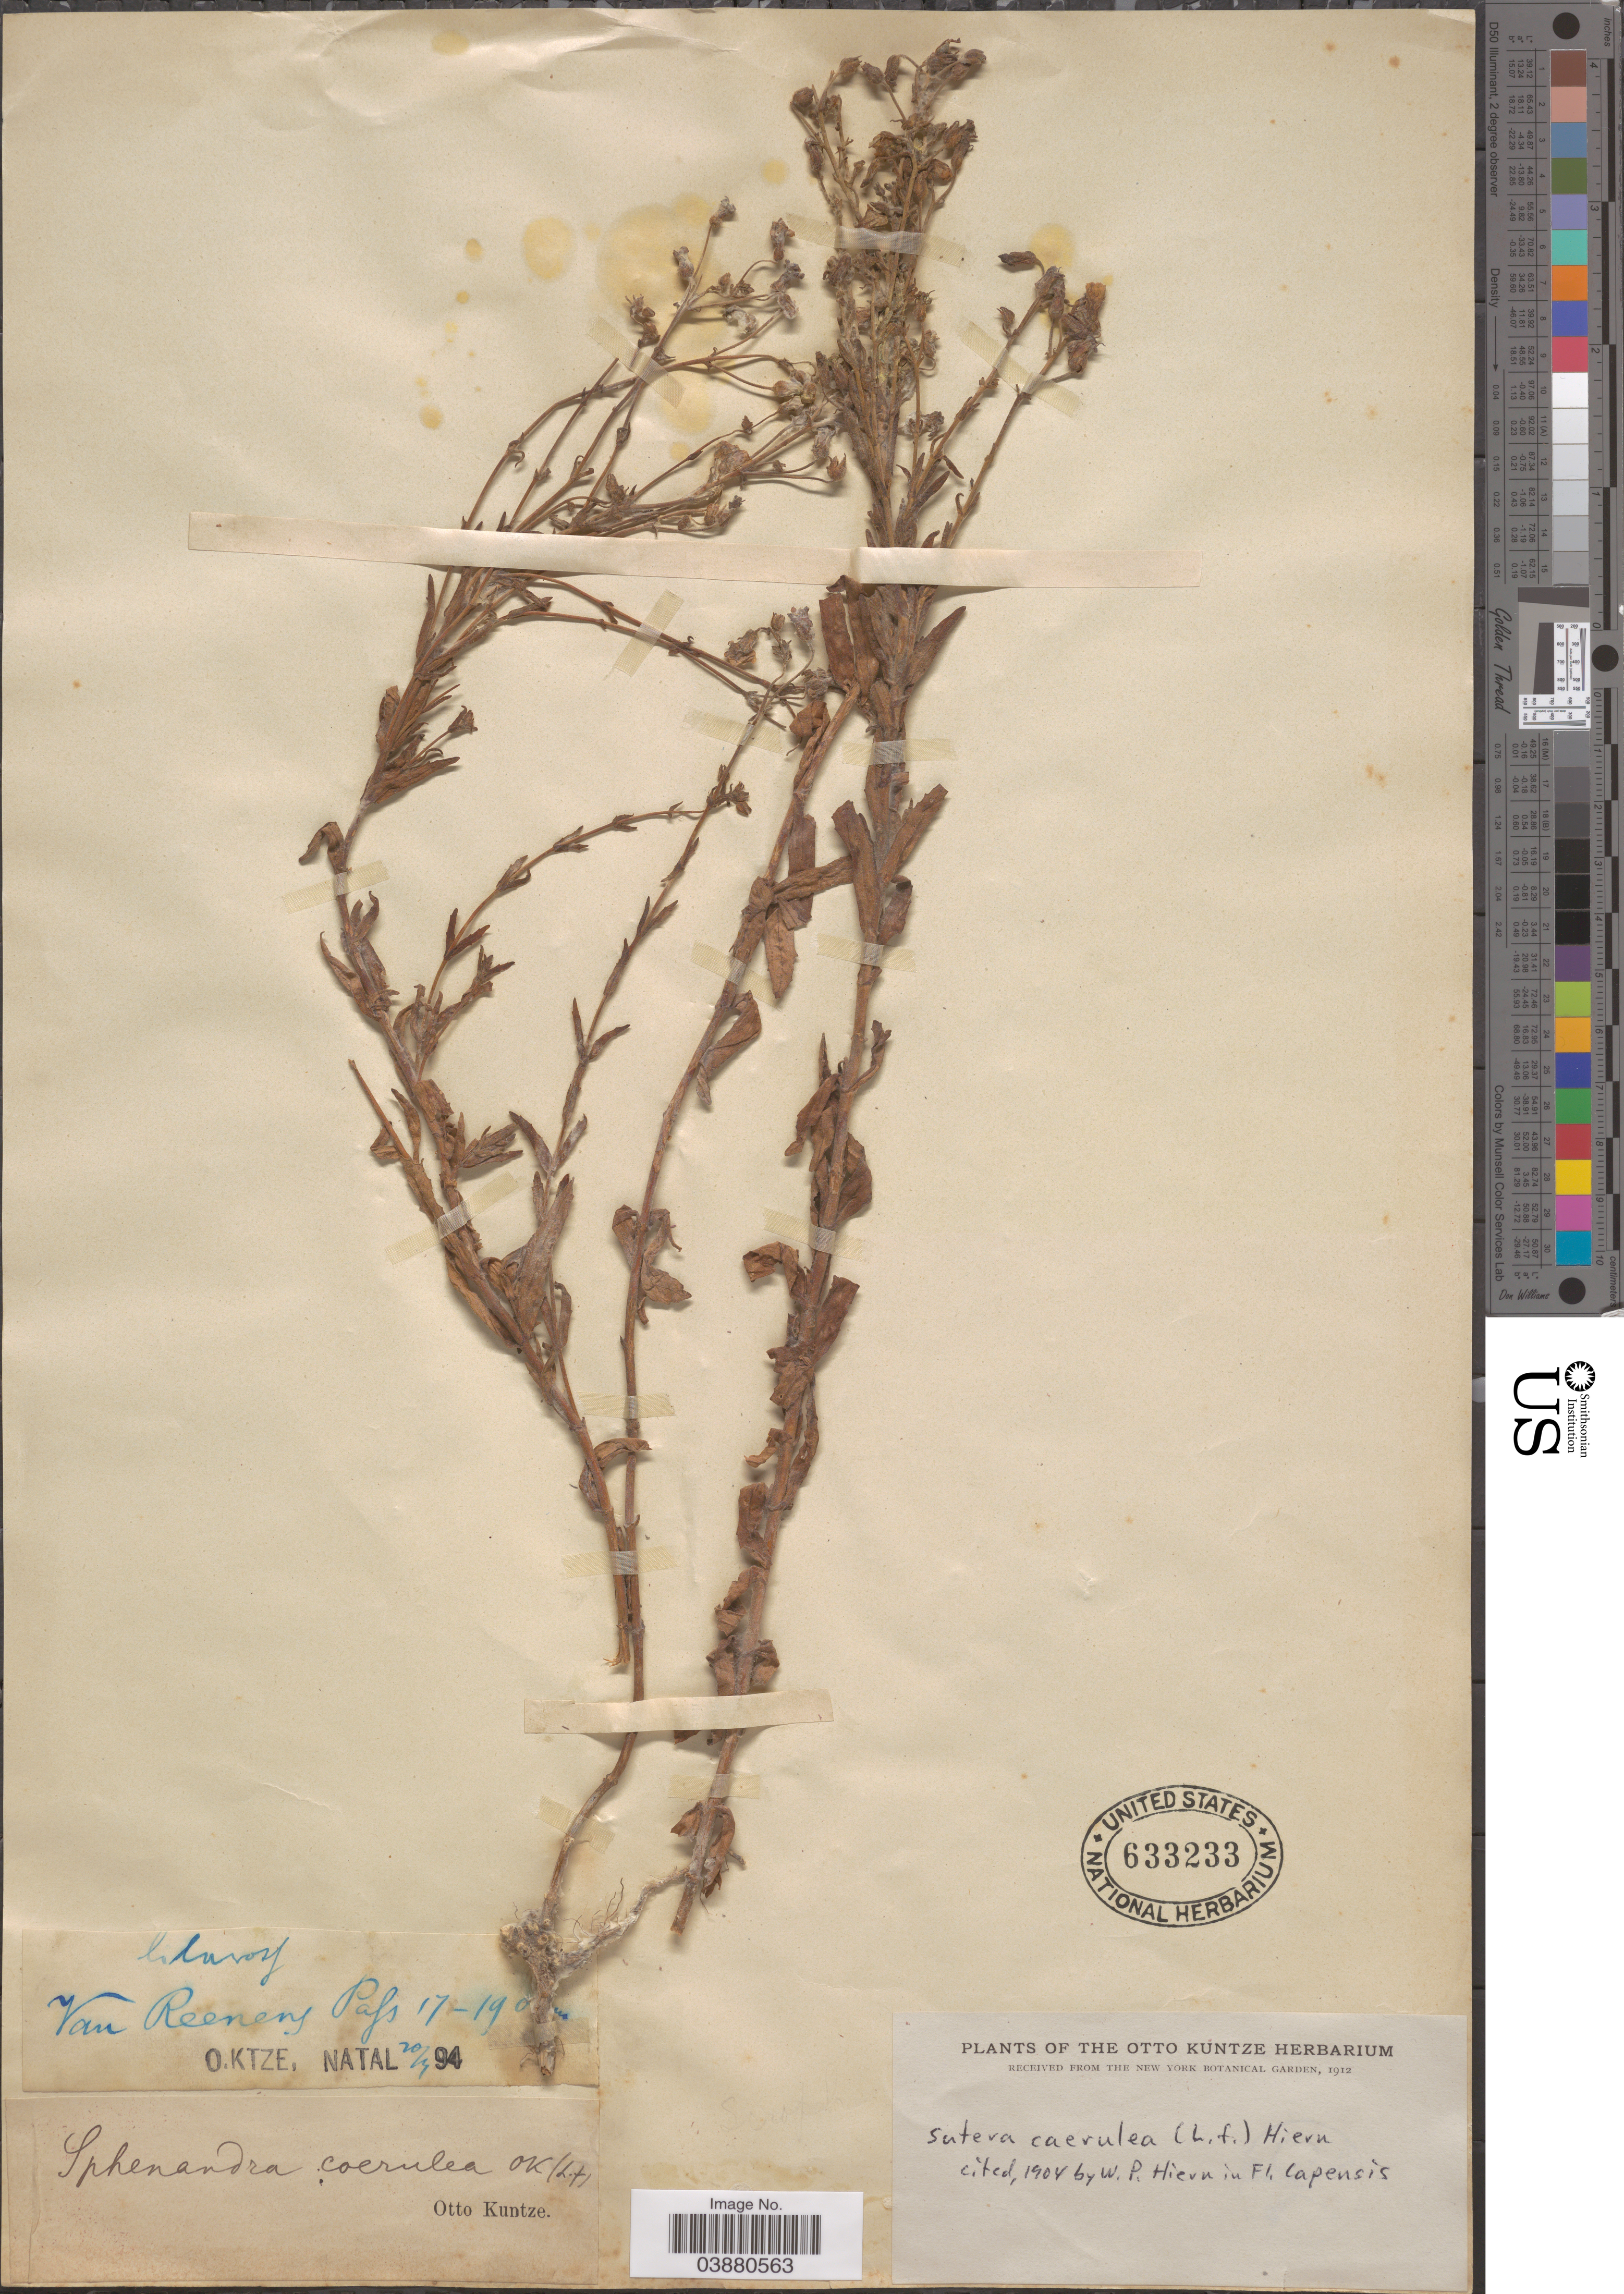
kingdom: Plantae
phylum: Tracheophyta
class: Magnoliopsida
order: Lamiales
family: Scrophulariaceae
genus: Sutera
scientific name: Sutera caerulea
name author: Hiern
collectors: C.E.O. Kuntze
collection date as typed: Transcribed d/m/y: 20/4/94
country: South Africa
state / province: KwaZulu-Natal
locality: Van Reenen Pafs. Natal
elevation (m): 1700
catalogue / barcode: US 633233